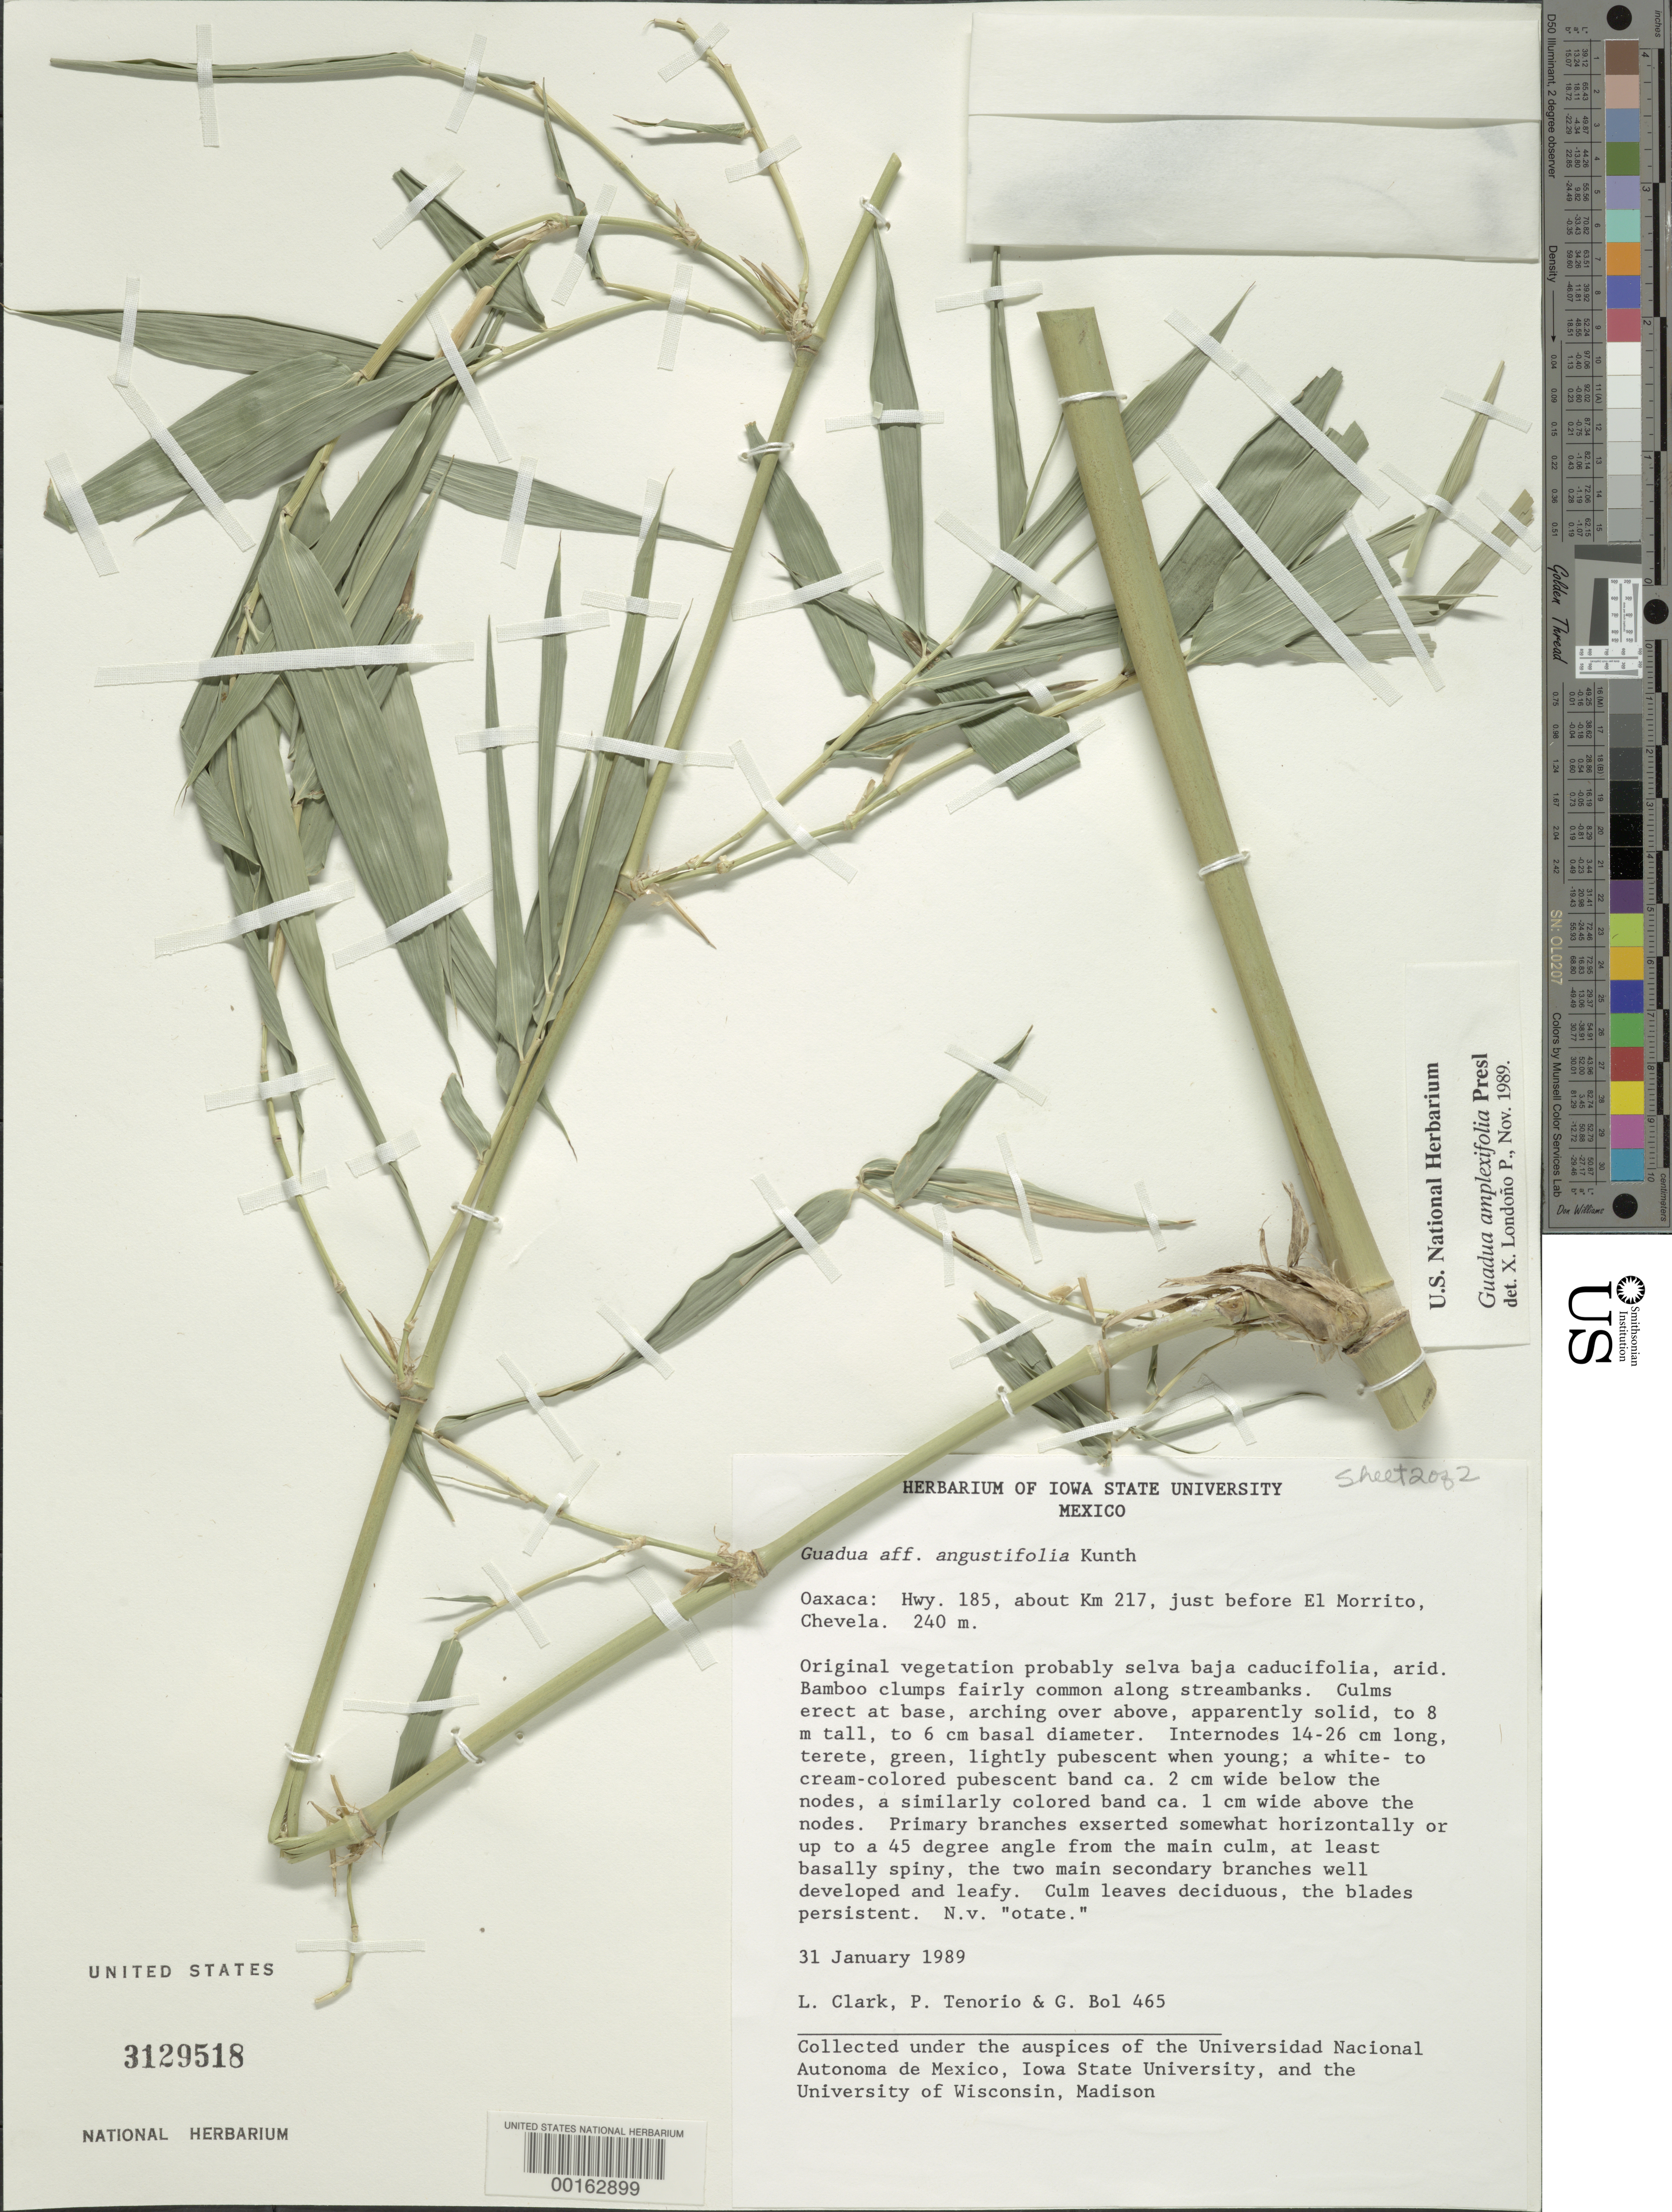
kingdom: Plantae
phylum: Tracheophyta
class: Liliopsida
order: Poales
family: Poaceae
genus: Guadua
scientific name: Guadua amplexifolia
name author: J. Presl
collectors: L. G. Clark, G. Bol & P. Tenorio L.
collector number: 465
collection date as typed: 31 Jan 1989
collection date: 1989-01-31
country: Mexico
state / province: Oaxaca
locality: Hwy 185 about km 217, just before el morrito, chevela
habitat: Arid, clumps fairly common along streambanks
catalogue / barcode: US 3129518